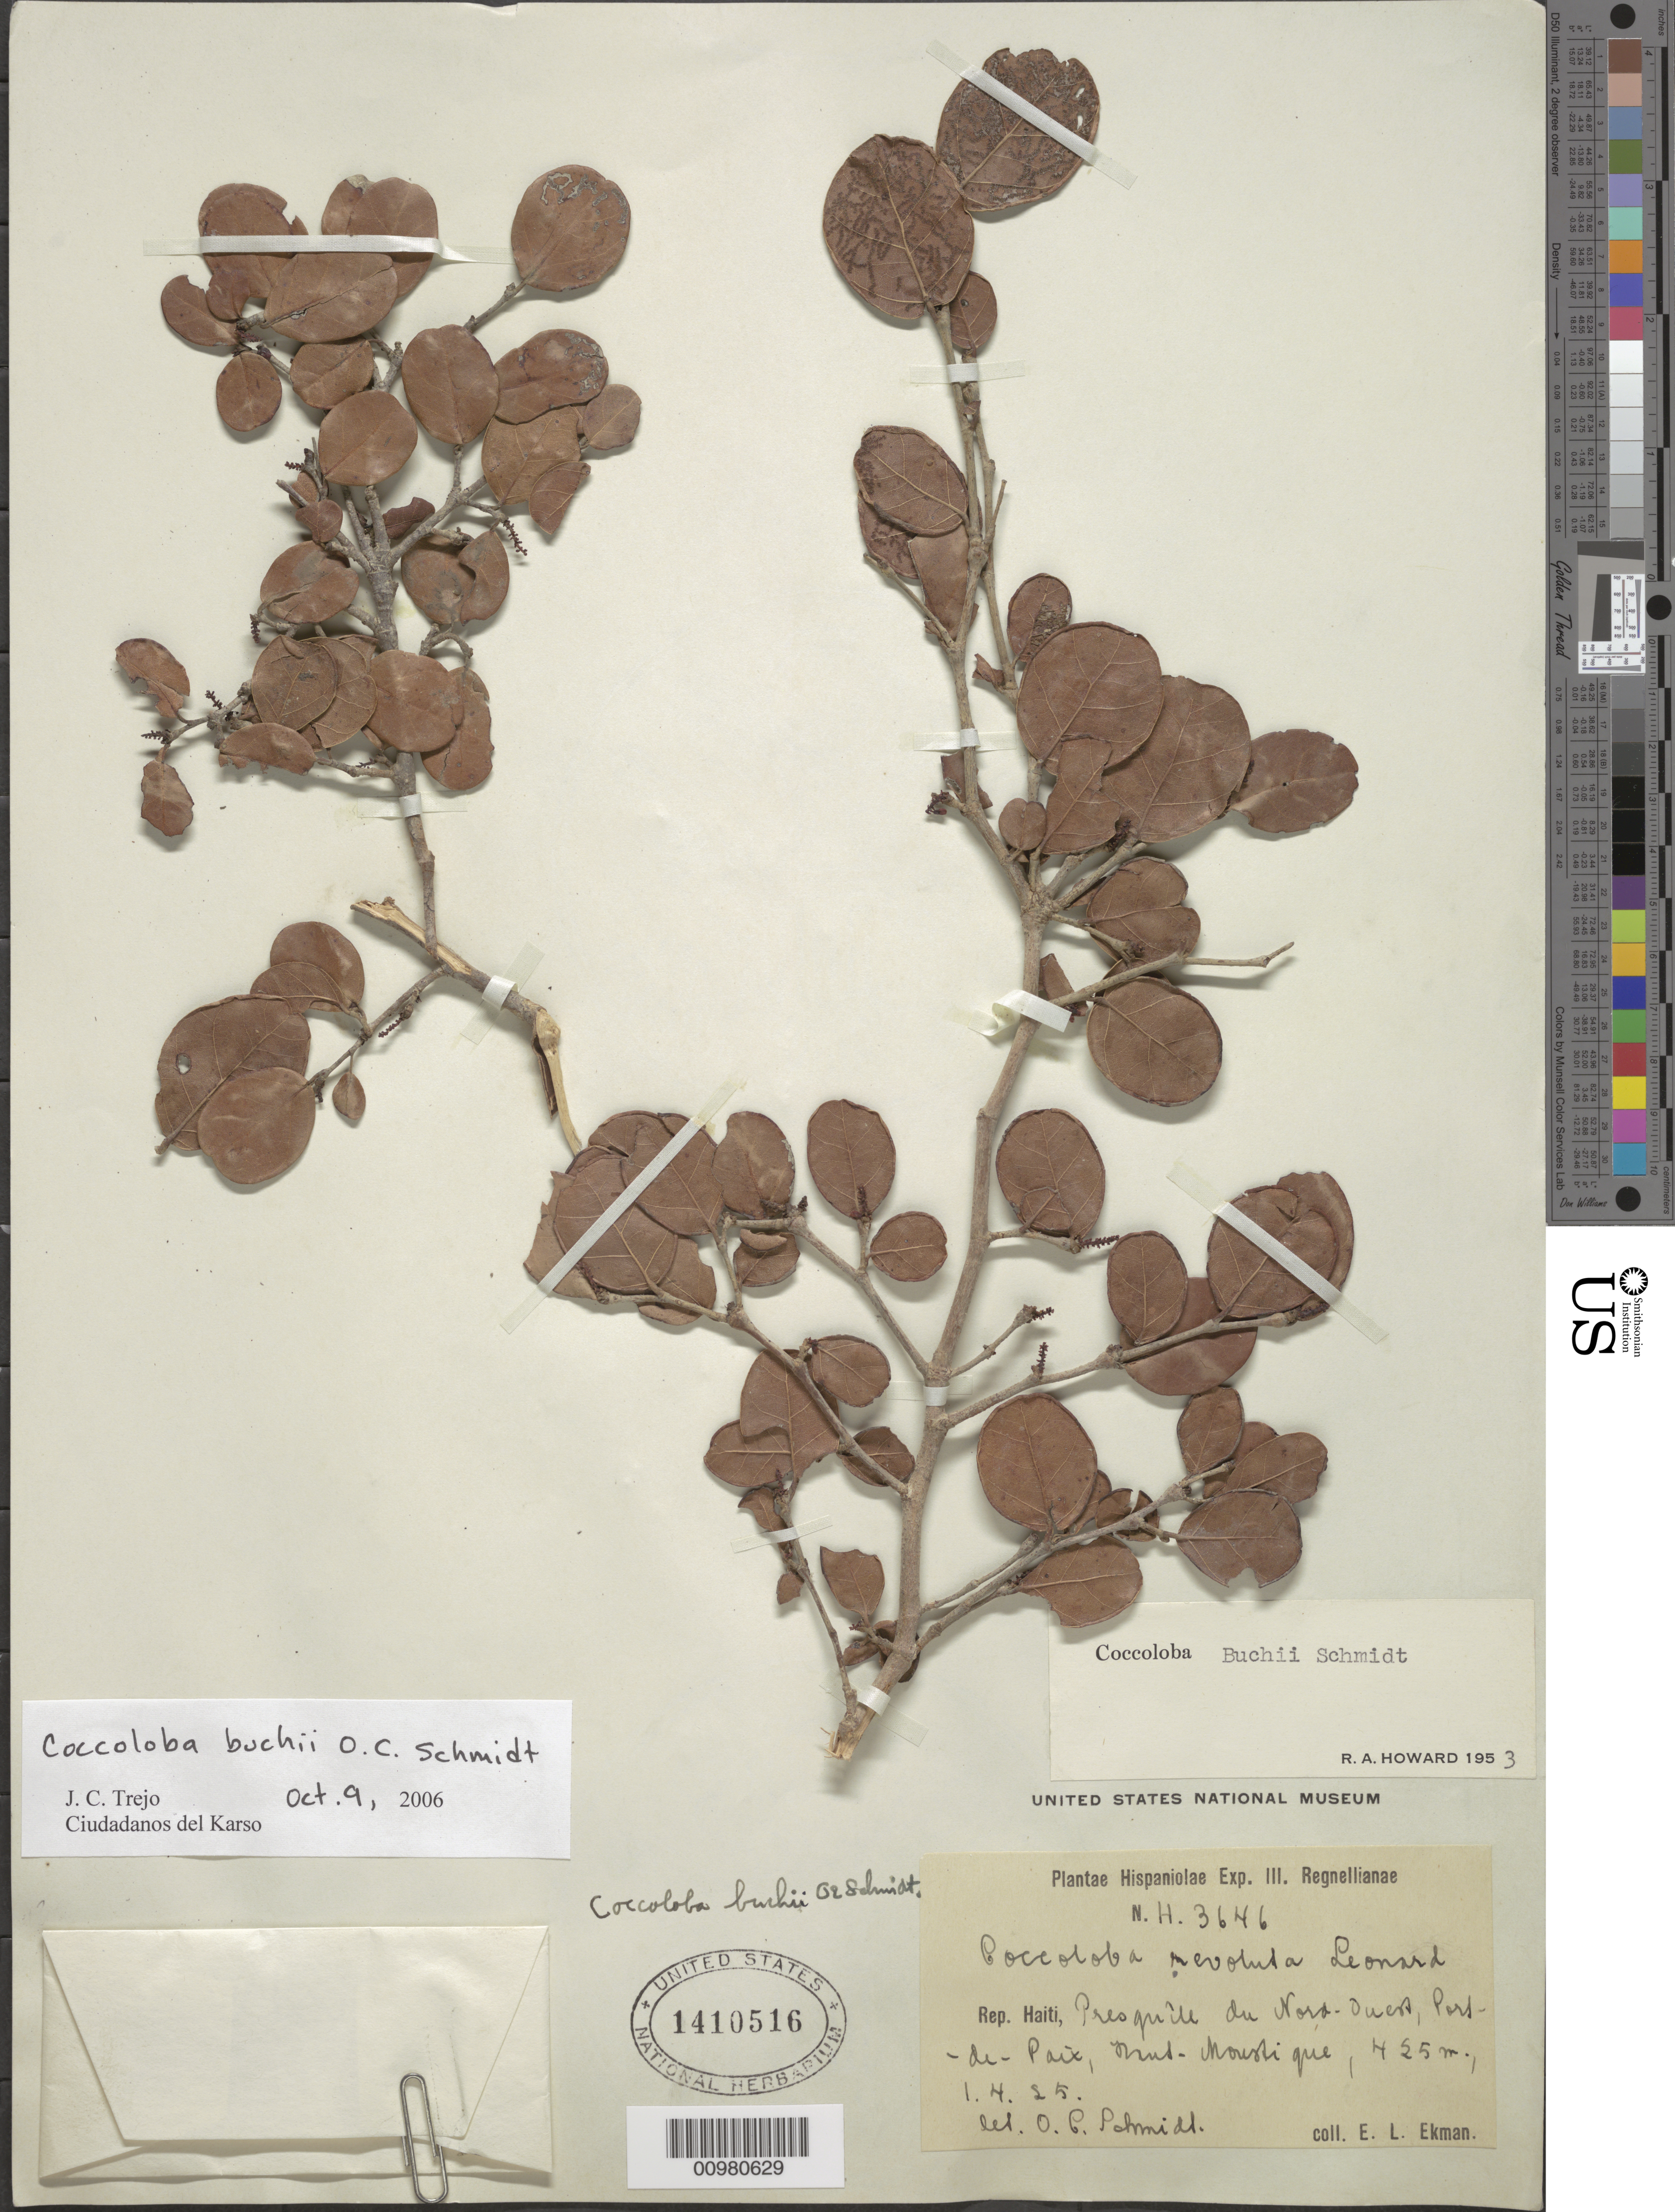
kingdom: Plantae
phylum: Tracheophyta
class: Magnoliopsida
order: Caryophyllales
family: Polygonaceae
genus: Coccoloba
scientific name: Coccoloba buchii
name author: O.C. Schmidt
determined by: Trejo-Torres, J. C.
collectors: E. L. Ekman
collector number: H 3646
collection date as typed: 01 Apr 1925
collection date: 1925-04-01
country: Haiti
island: Hispaniola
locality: Presquîle du Nord-Ouest, Port-de-Paix, Monte Moustique.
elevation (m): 425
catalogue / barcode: US 1410516